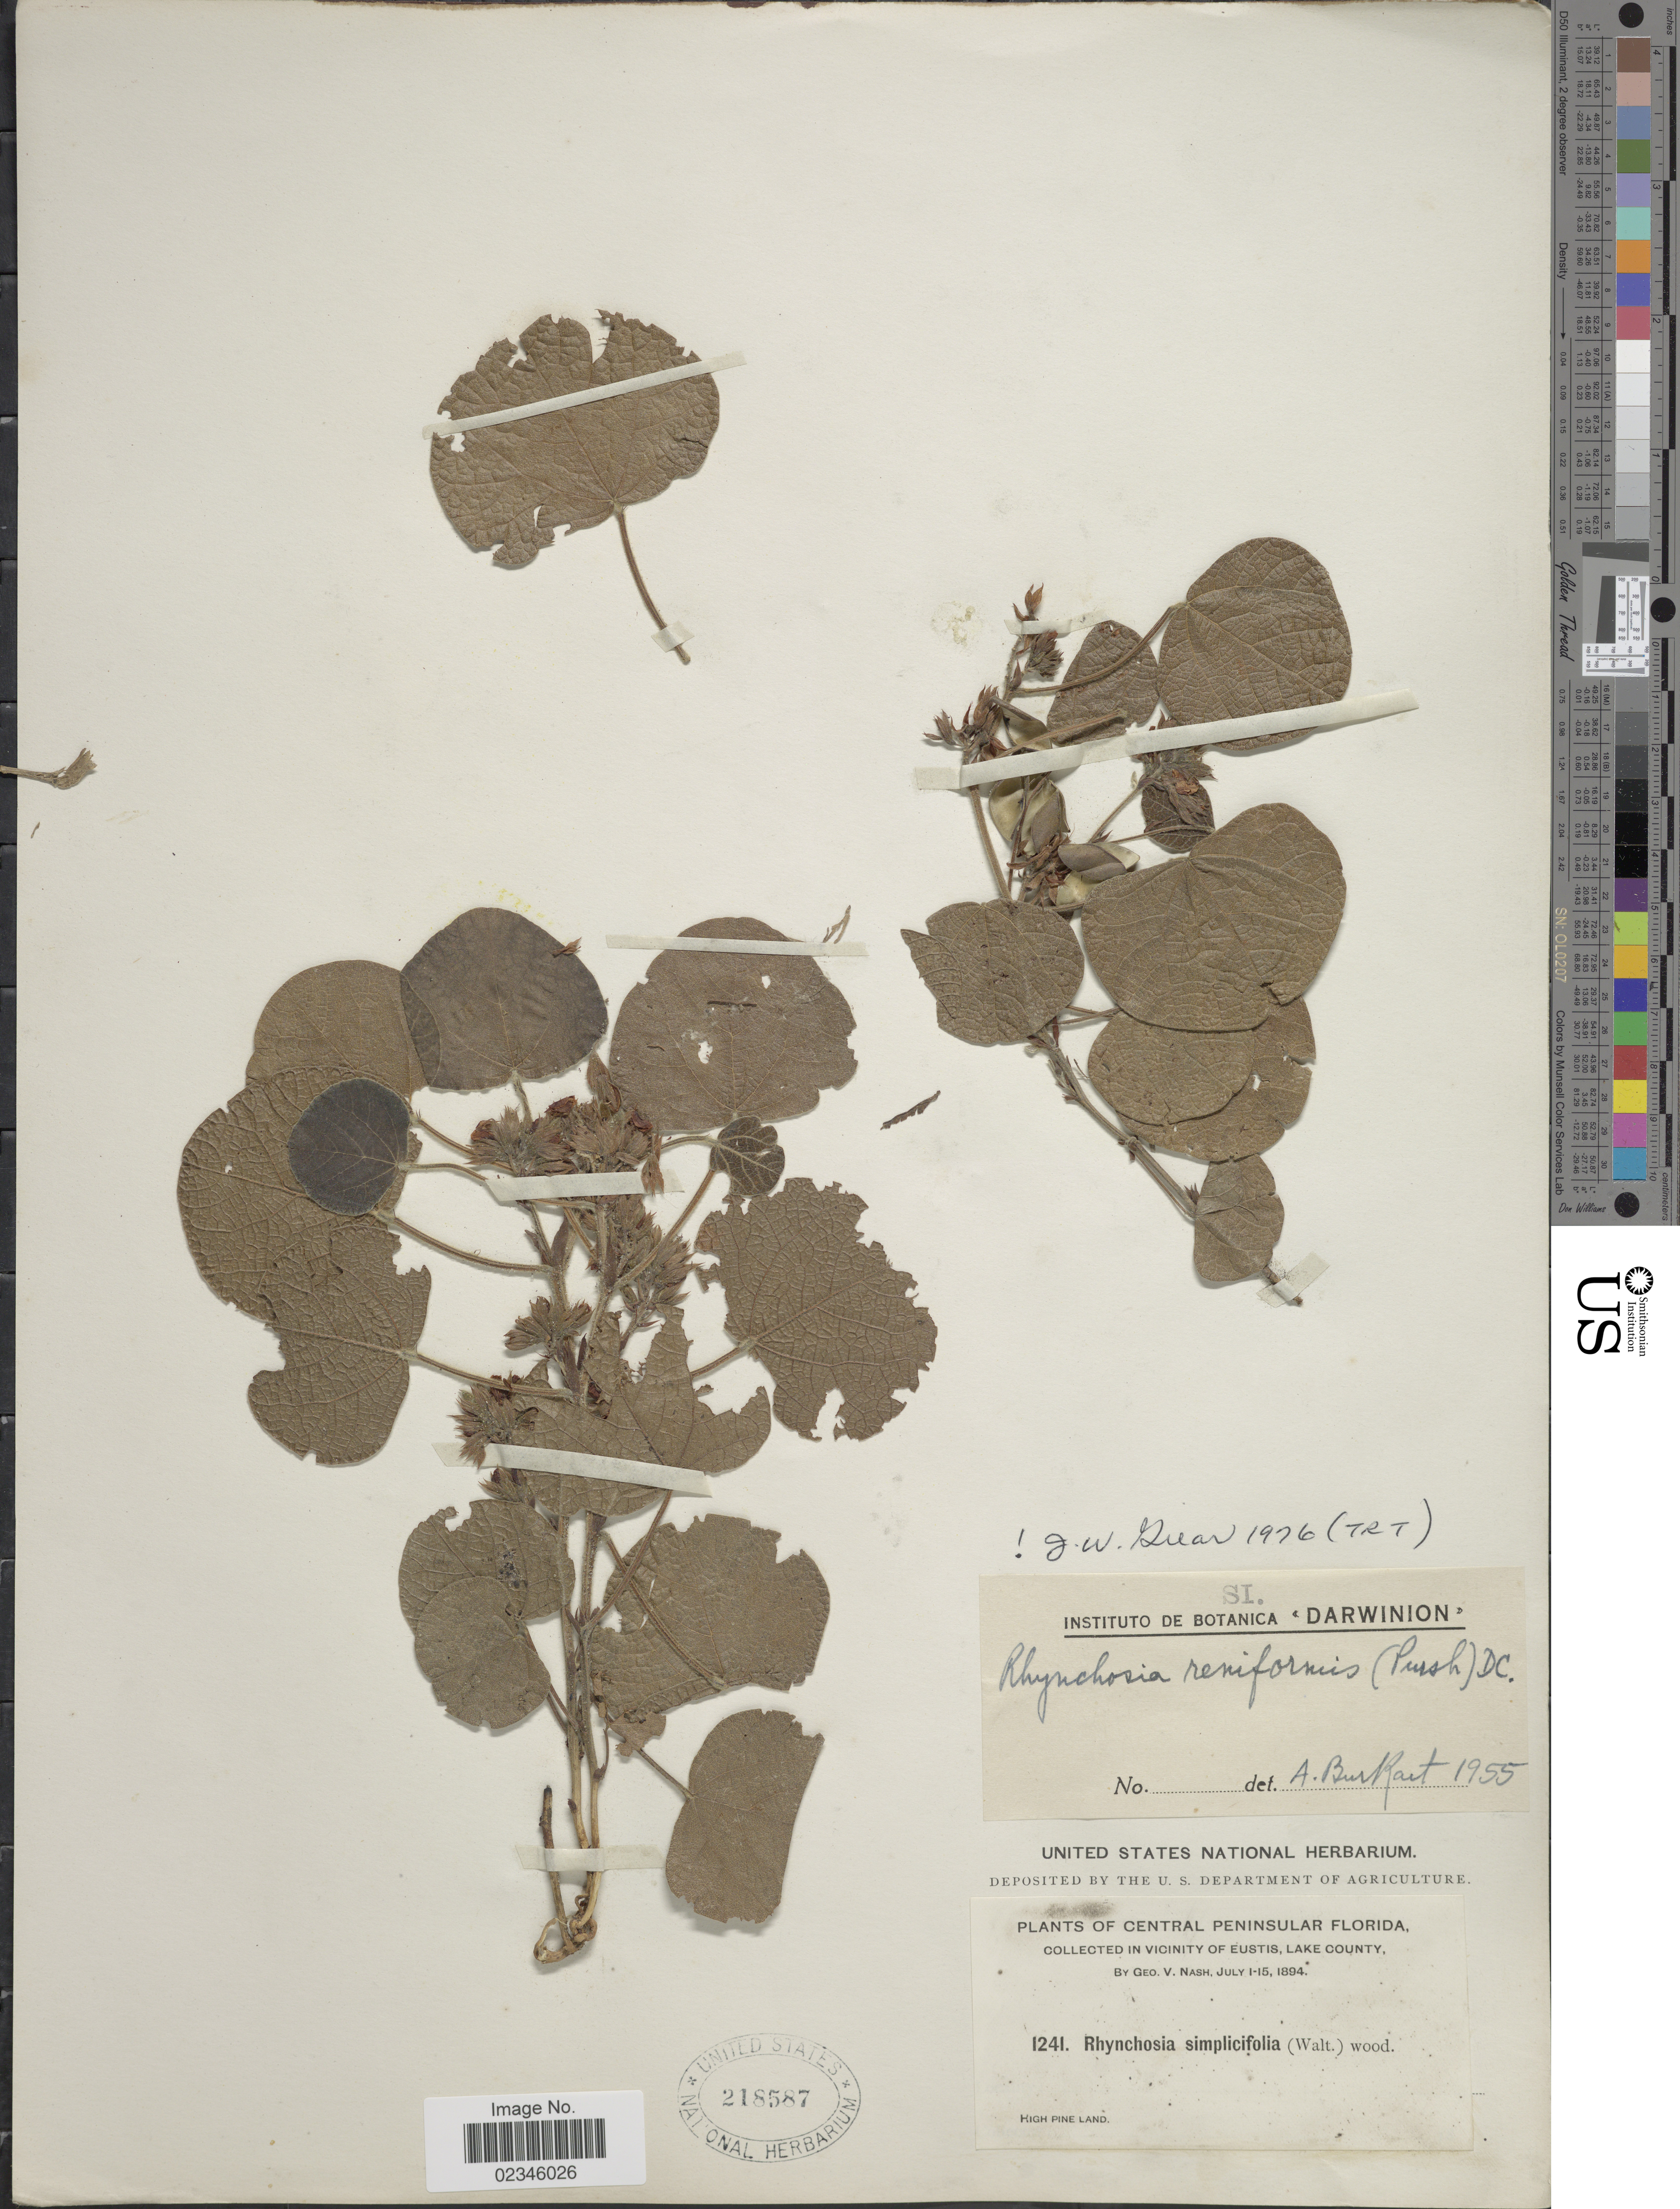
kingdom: Plantae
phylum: Tracheophyta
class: Magnoliopsida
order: Fabales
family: Fabaceae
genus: Rhynchosia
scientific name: Rhynchosia reniformis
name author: DC.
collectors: G. V. Nash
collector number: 1241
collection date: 1894-07-01/1894-07-15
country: United States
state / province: Florida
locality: Central Peninsular Florida, in vicinity of Eustis, Lake County, High Pine Land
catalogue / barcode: US 218587